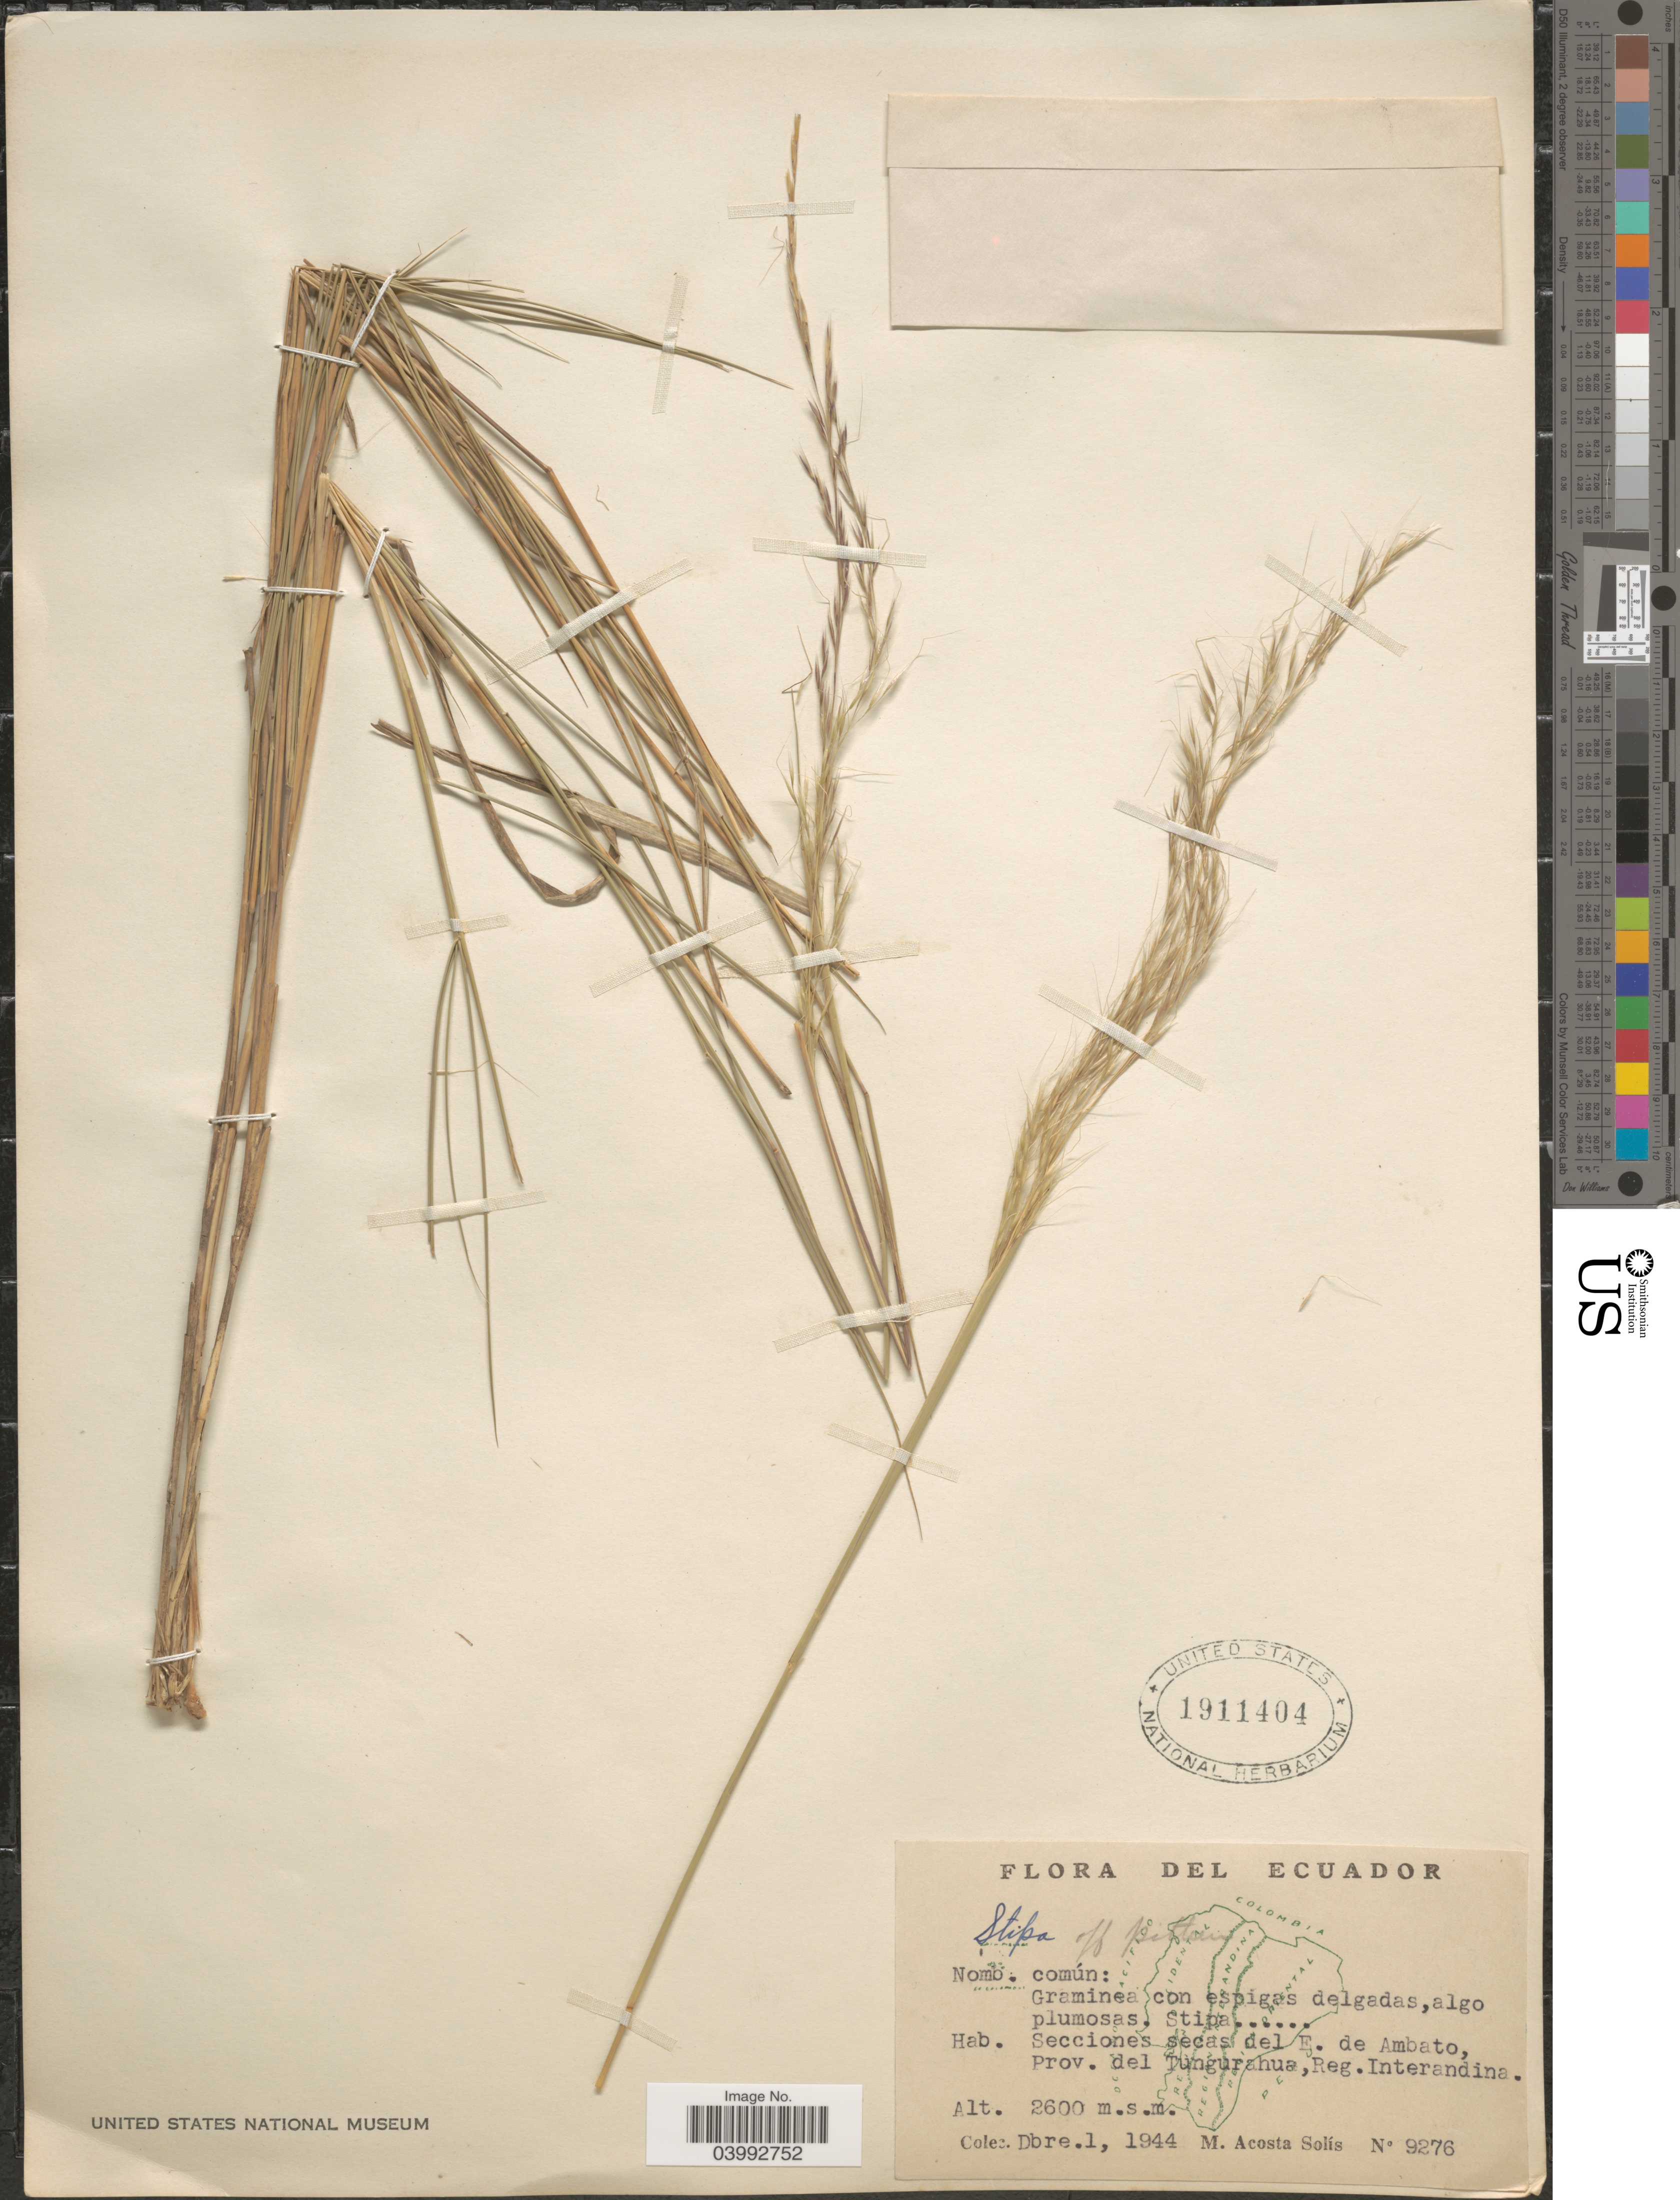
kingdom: Plantae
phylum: Tracheophyta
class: Liliopsida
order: Poales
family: Poaceae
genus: Jarava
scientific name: Jarava sp.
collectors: Dore & M. Acosta Solis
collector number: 9276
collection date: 1944-01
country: Ecuador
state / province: Tungurahua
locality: Secciones secas del E. de Ambato, Reg. Interandina.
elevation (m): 2600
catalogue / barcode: US 1911404